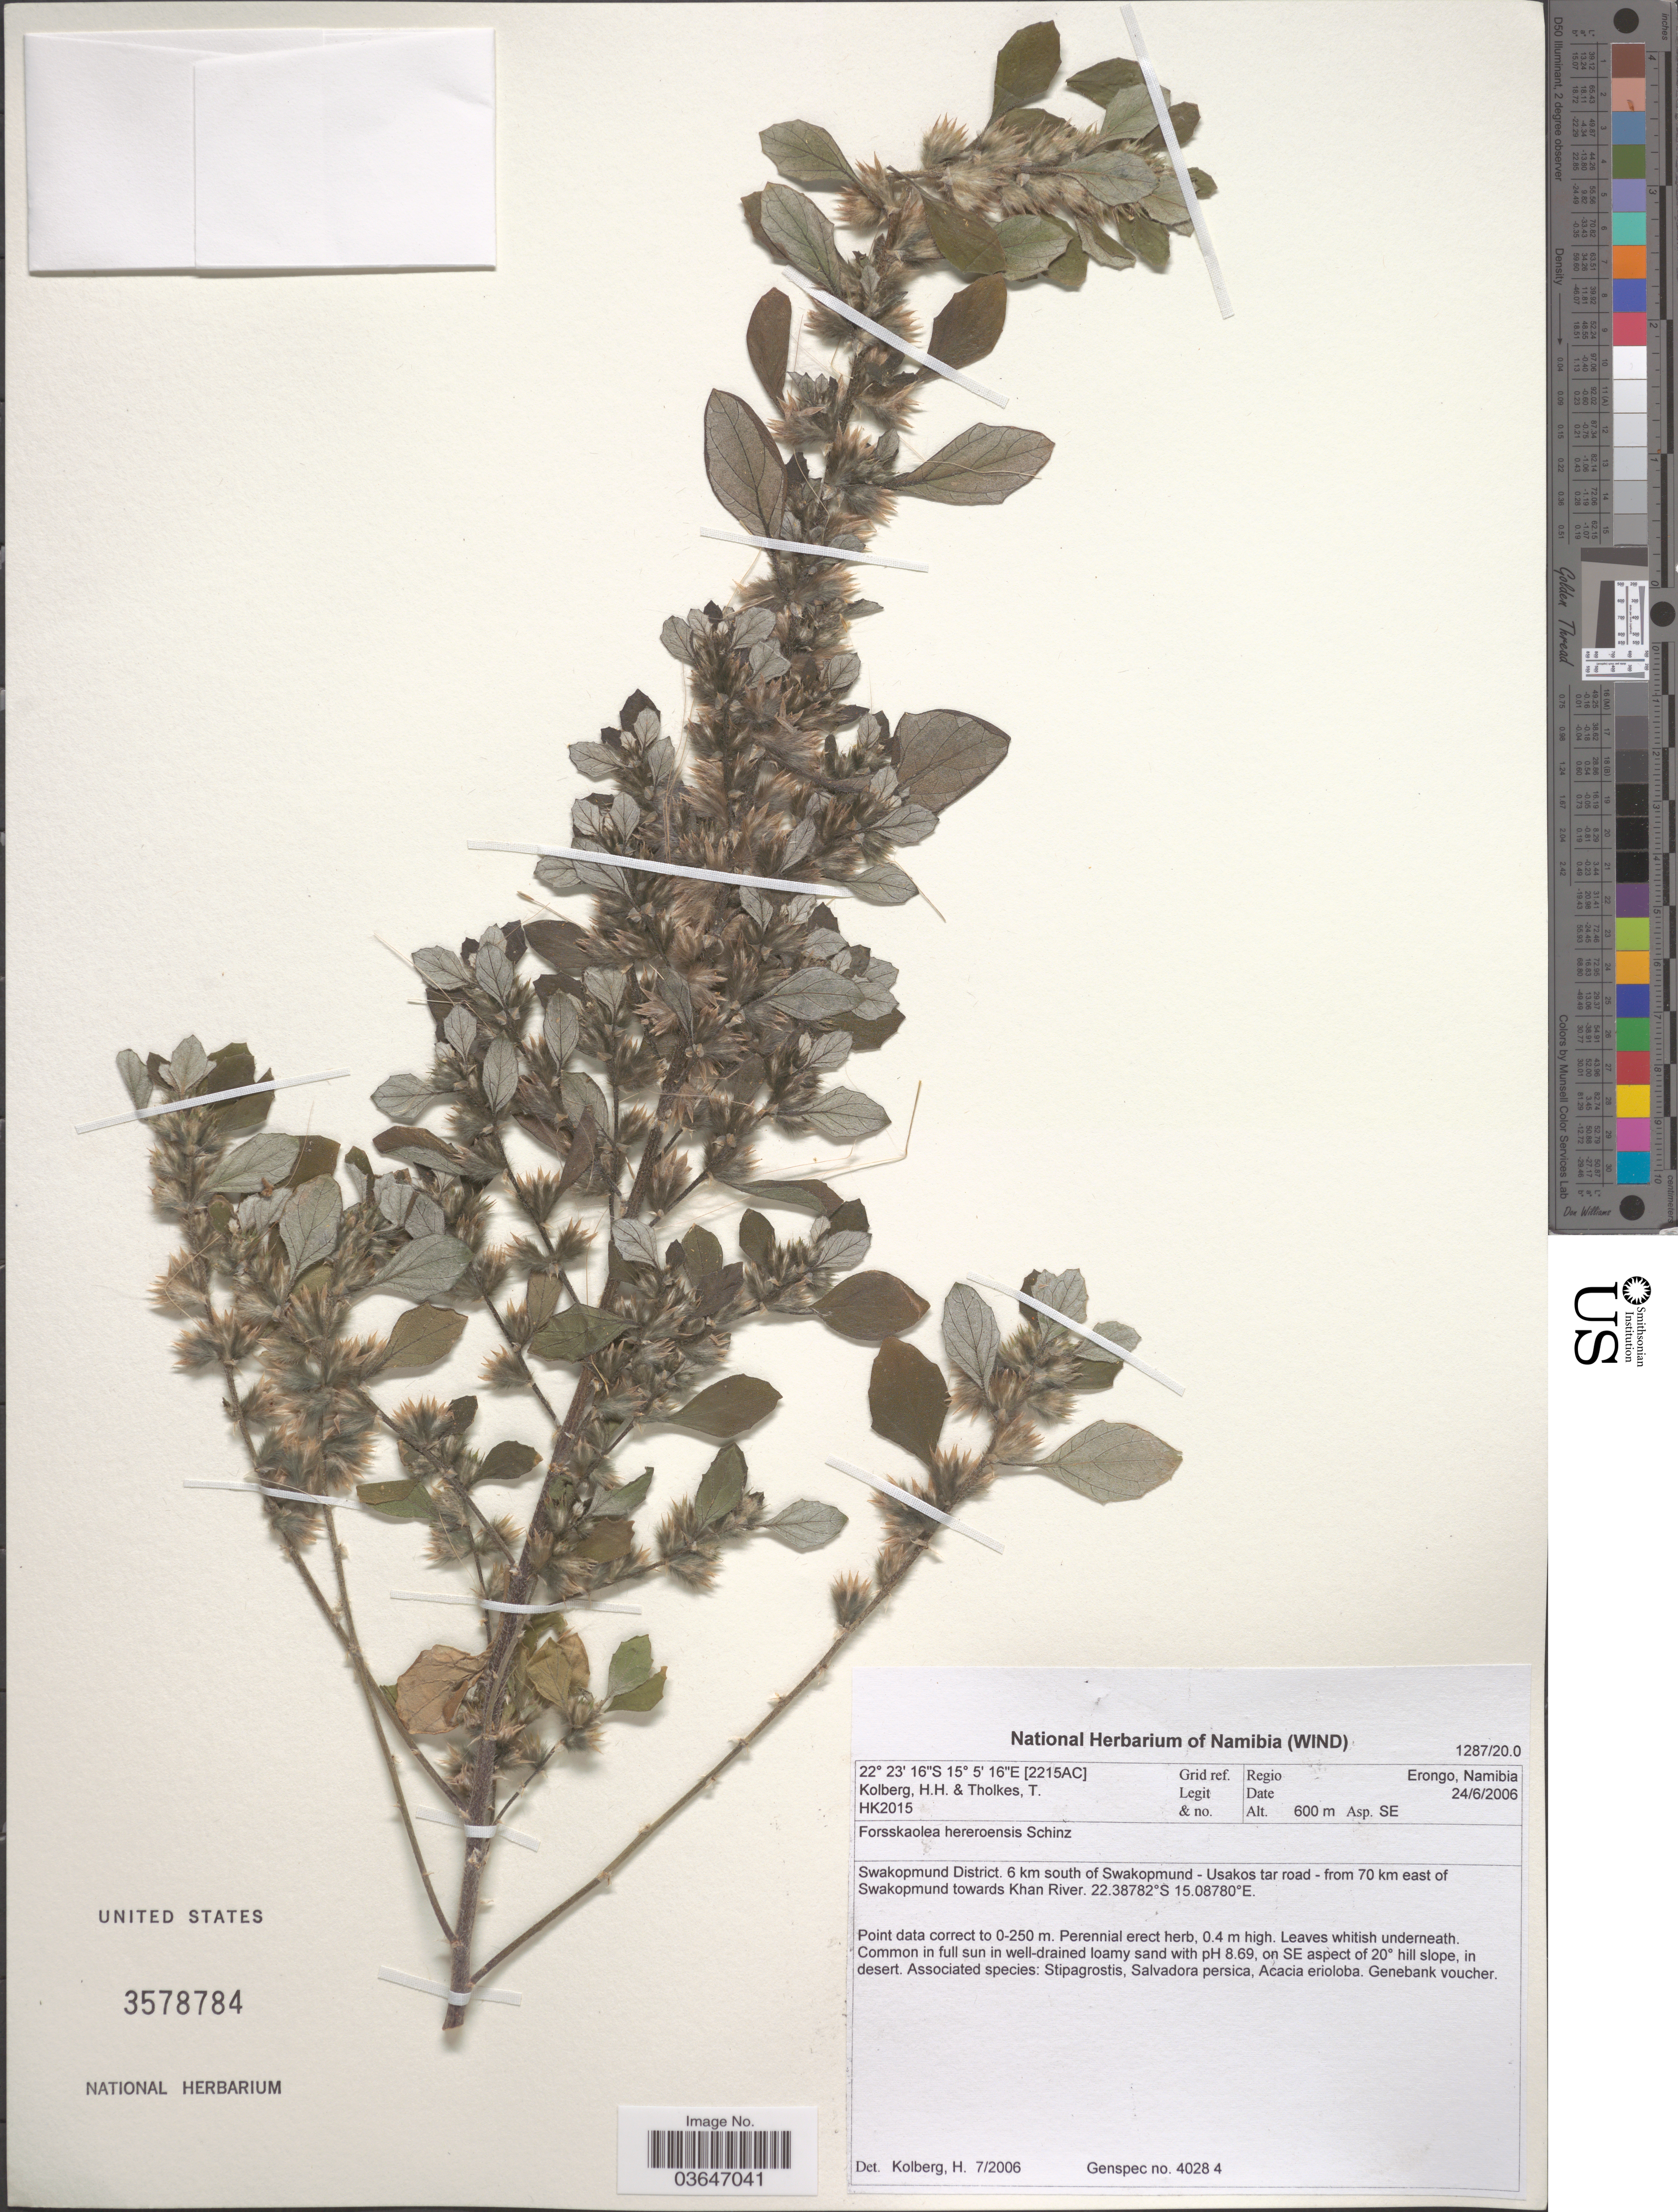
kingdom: Plantae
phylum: Tracheophyta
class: Magnoliopsida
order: Rosales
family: Urticaceae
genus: Forsskaolea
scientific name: Forsskaolea hereroensis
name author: Schinz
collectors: H. H. Kolberg & T. Tholkes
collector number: HK2015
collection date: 2006-06-24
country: Namibia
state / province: Erongo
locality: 2215AC Grid ref. Regio Erongo. Swakopmund District. 6 km south of Swakopmund - Usakos tar road - from 70 km east of Swakopmund towards Khan River.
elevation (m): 600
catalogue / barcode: US 3578784